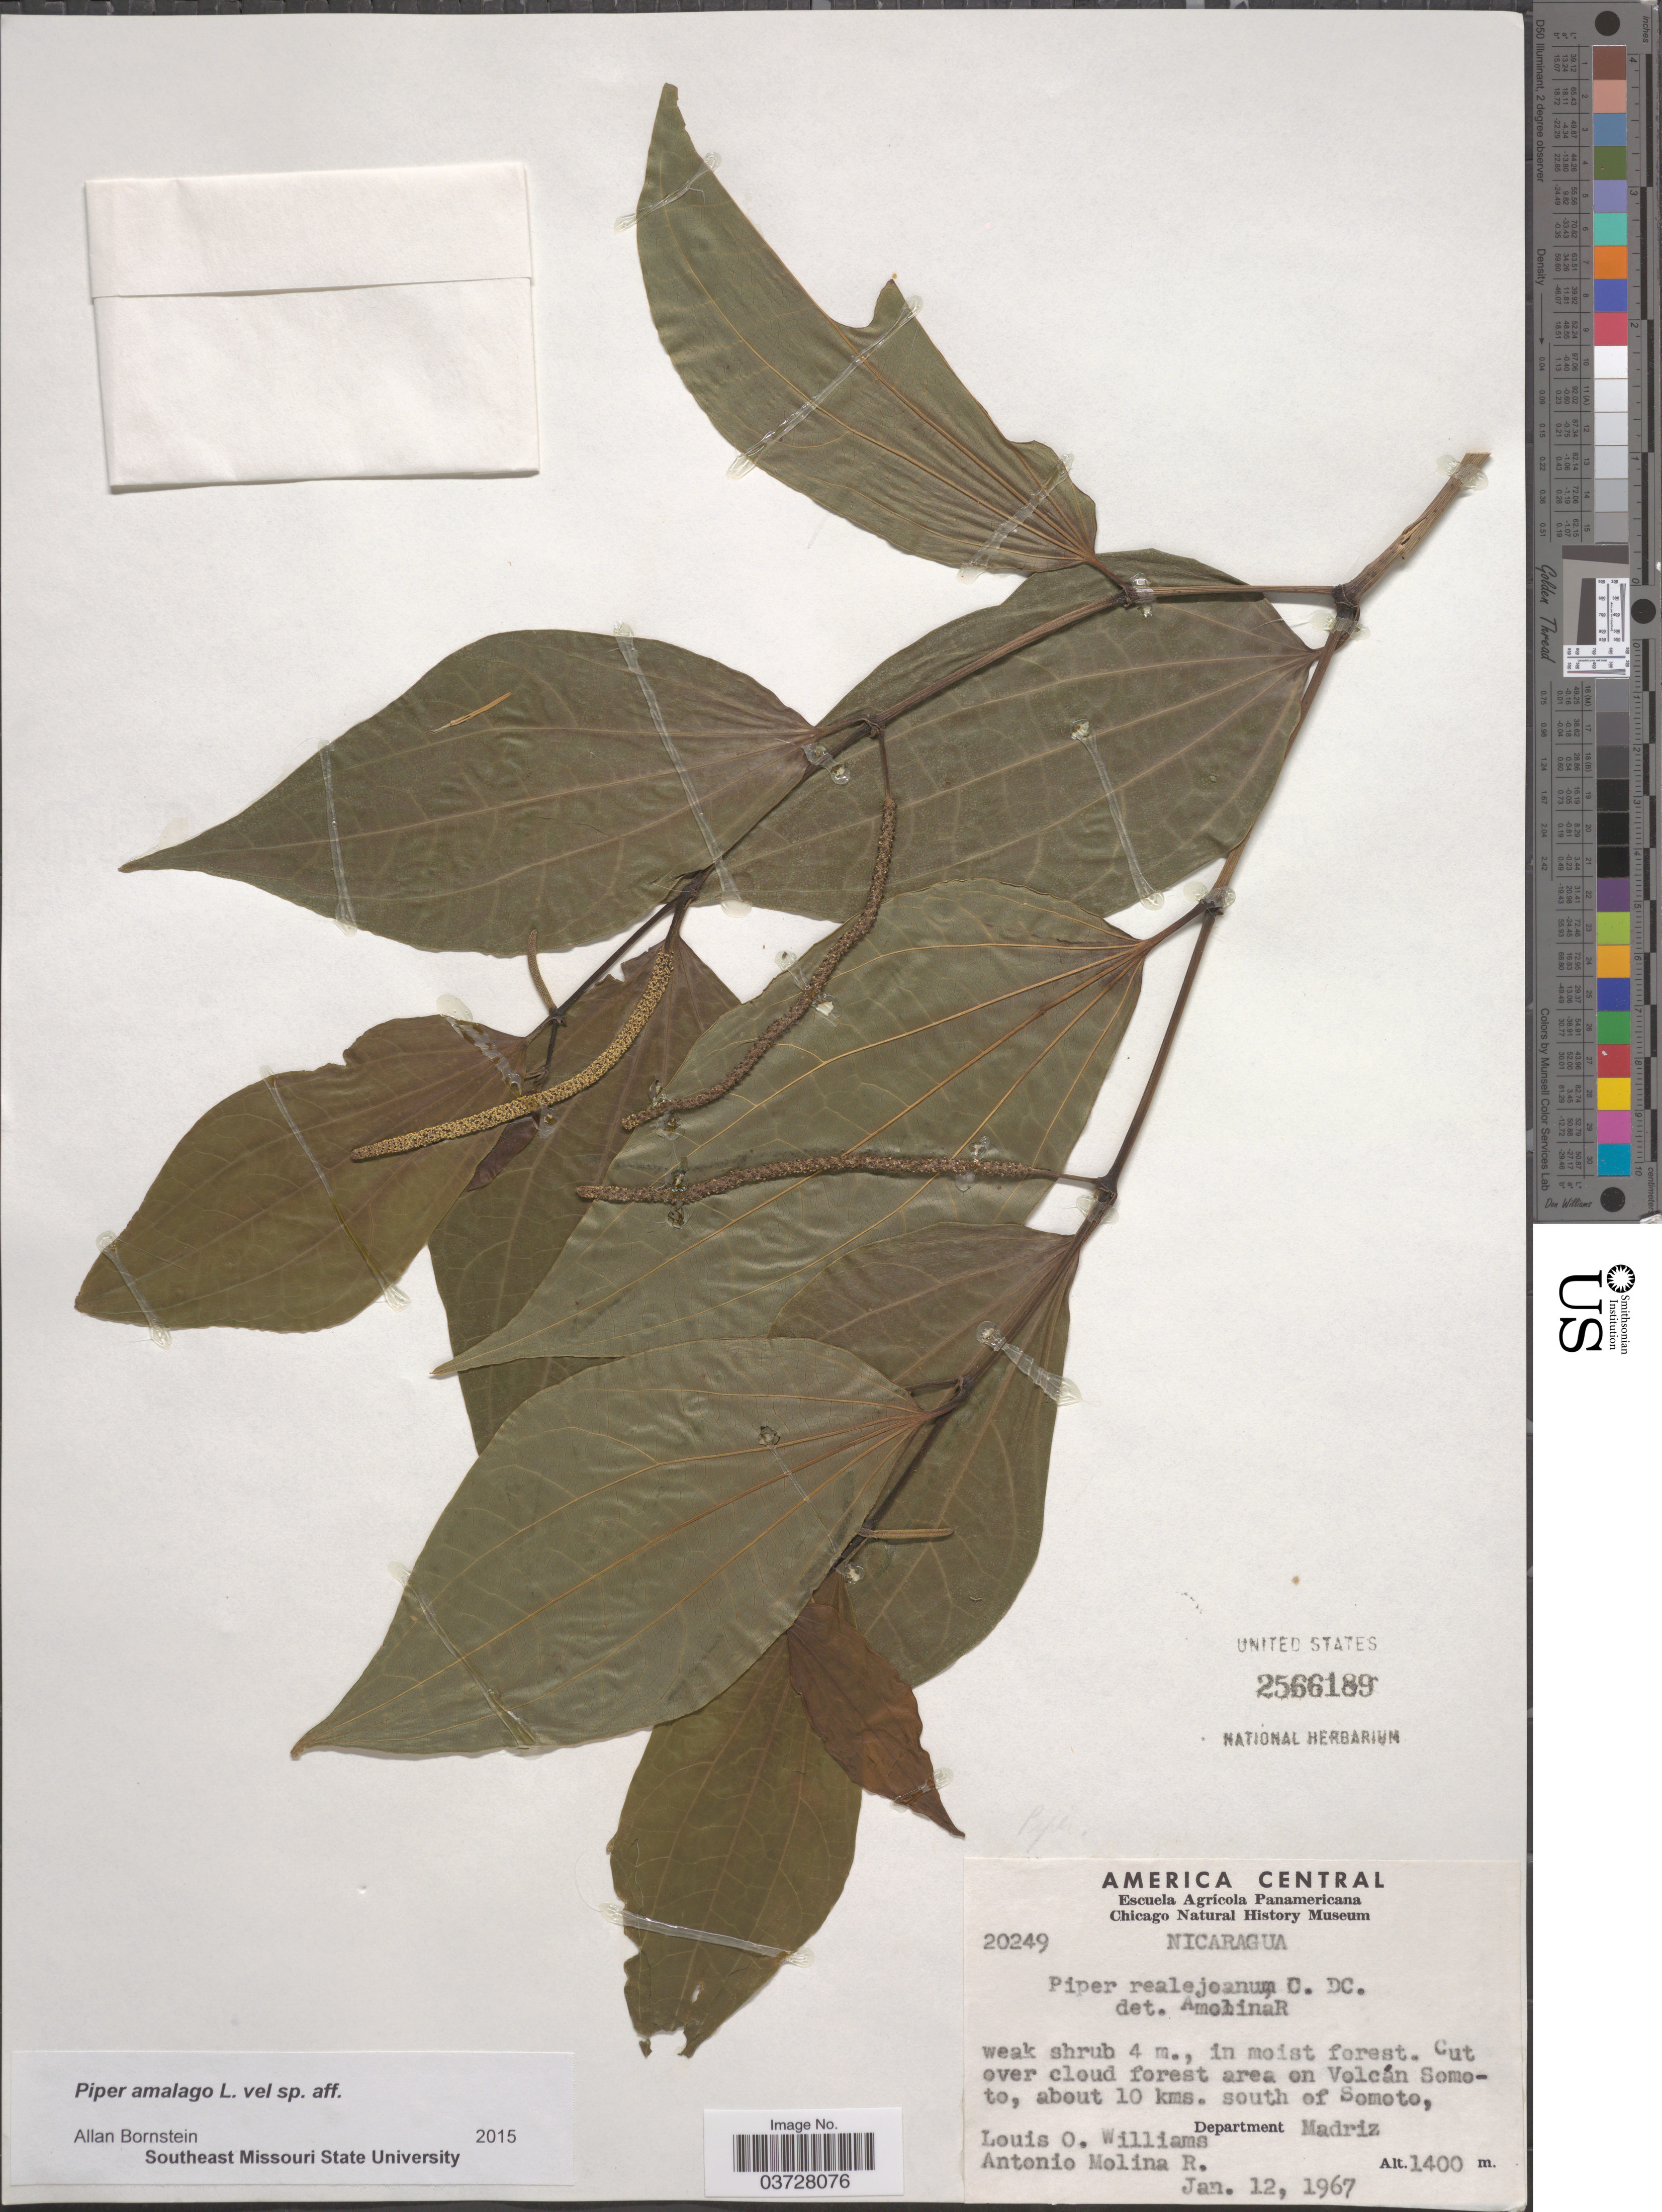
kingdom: Plantae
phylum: Tracheophyta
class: Magnoliopsida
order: Piperales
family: Piperaceae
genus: Piper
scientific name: Piper amalago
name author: L.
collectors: L. O. Williams & A. Molina R.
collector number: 20249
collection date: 1967-01-12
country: Nicaragua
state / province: Madriz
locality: Cut over cloud forest area on Volcán Somoto, about 10 kms. south of Somoto, Department Madriz.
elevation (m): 1400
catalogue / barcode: US 2566189